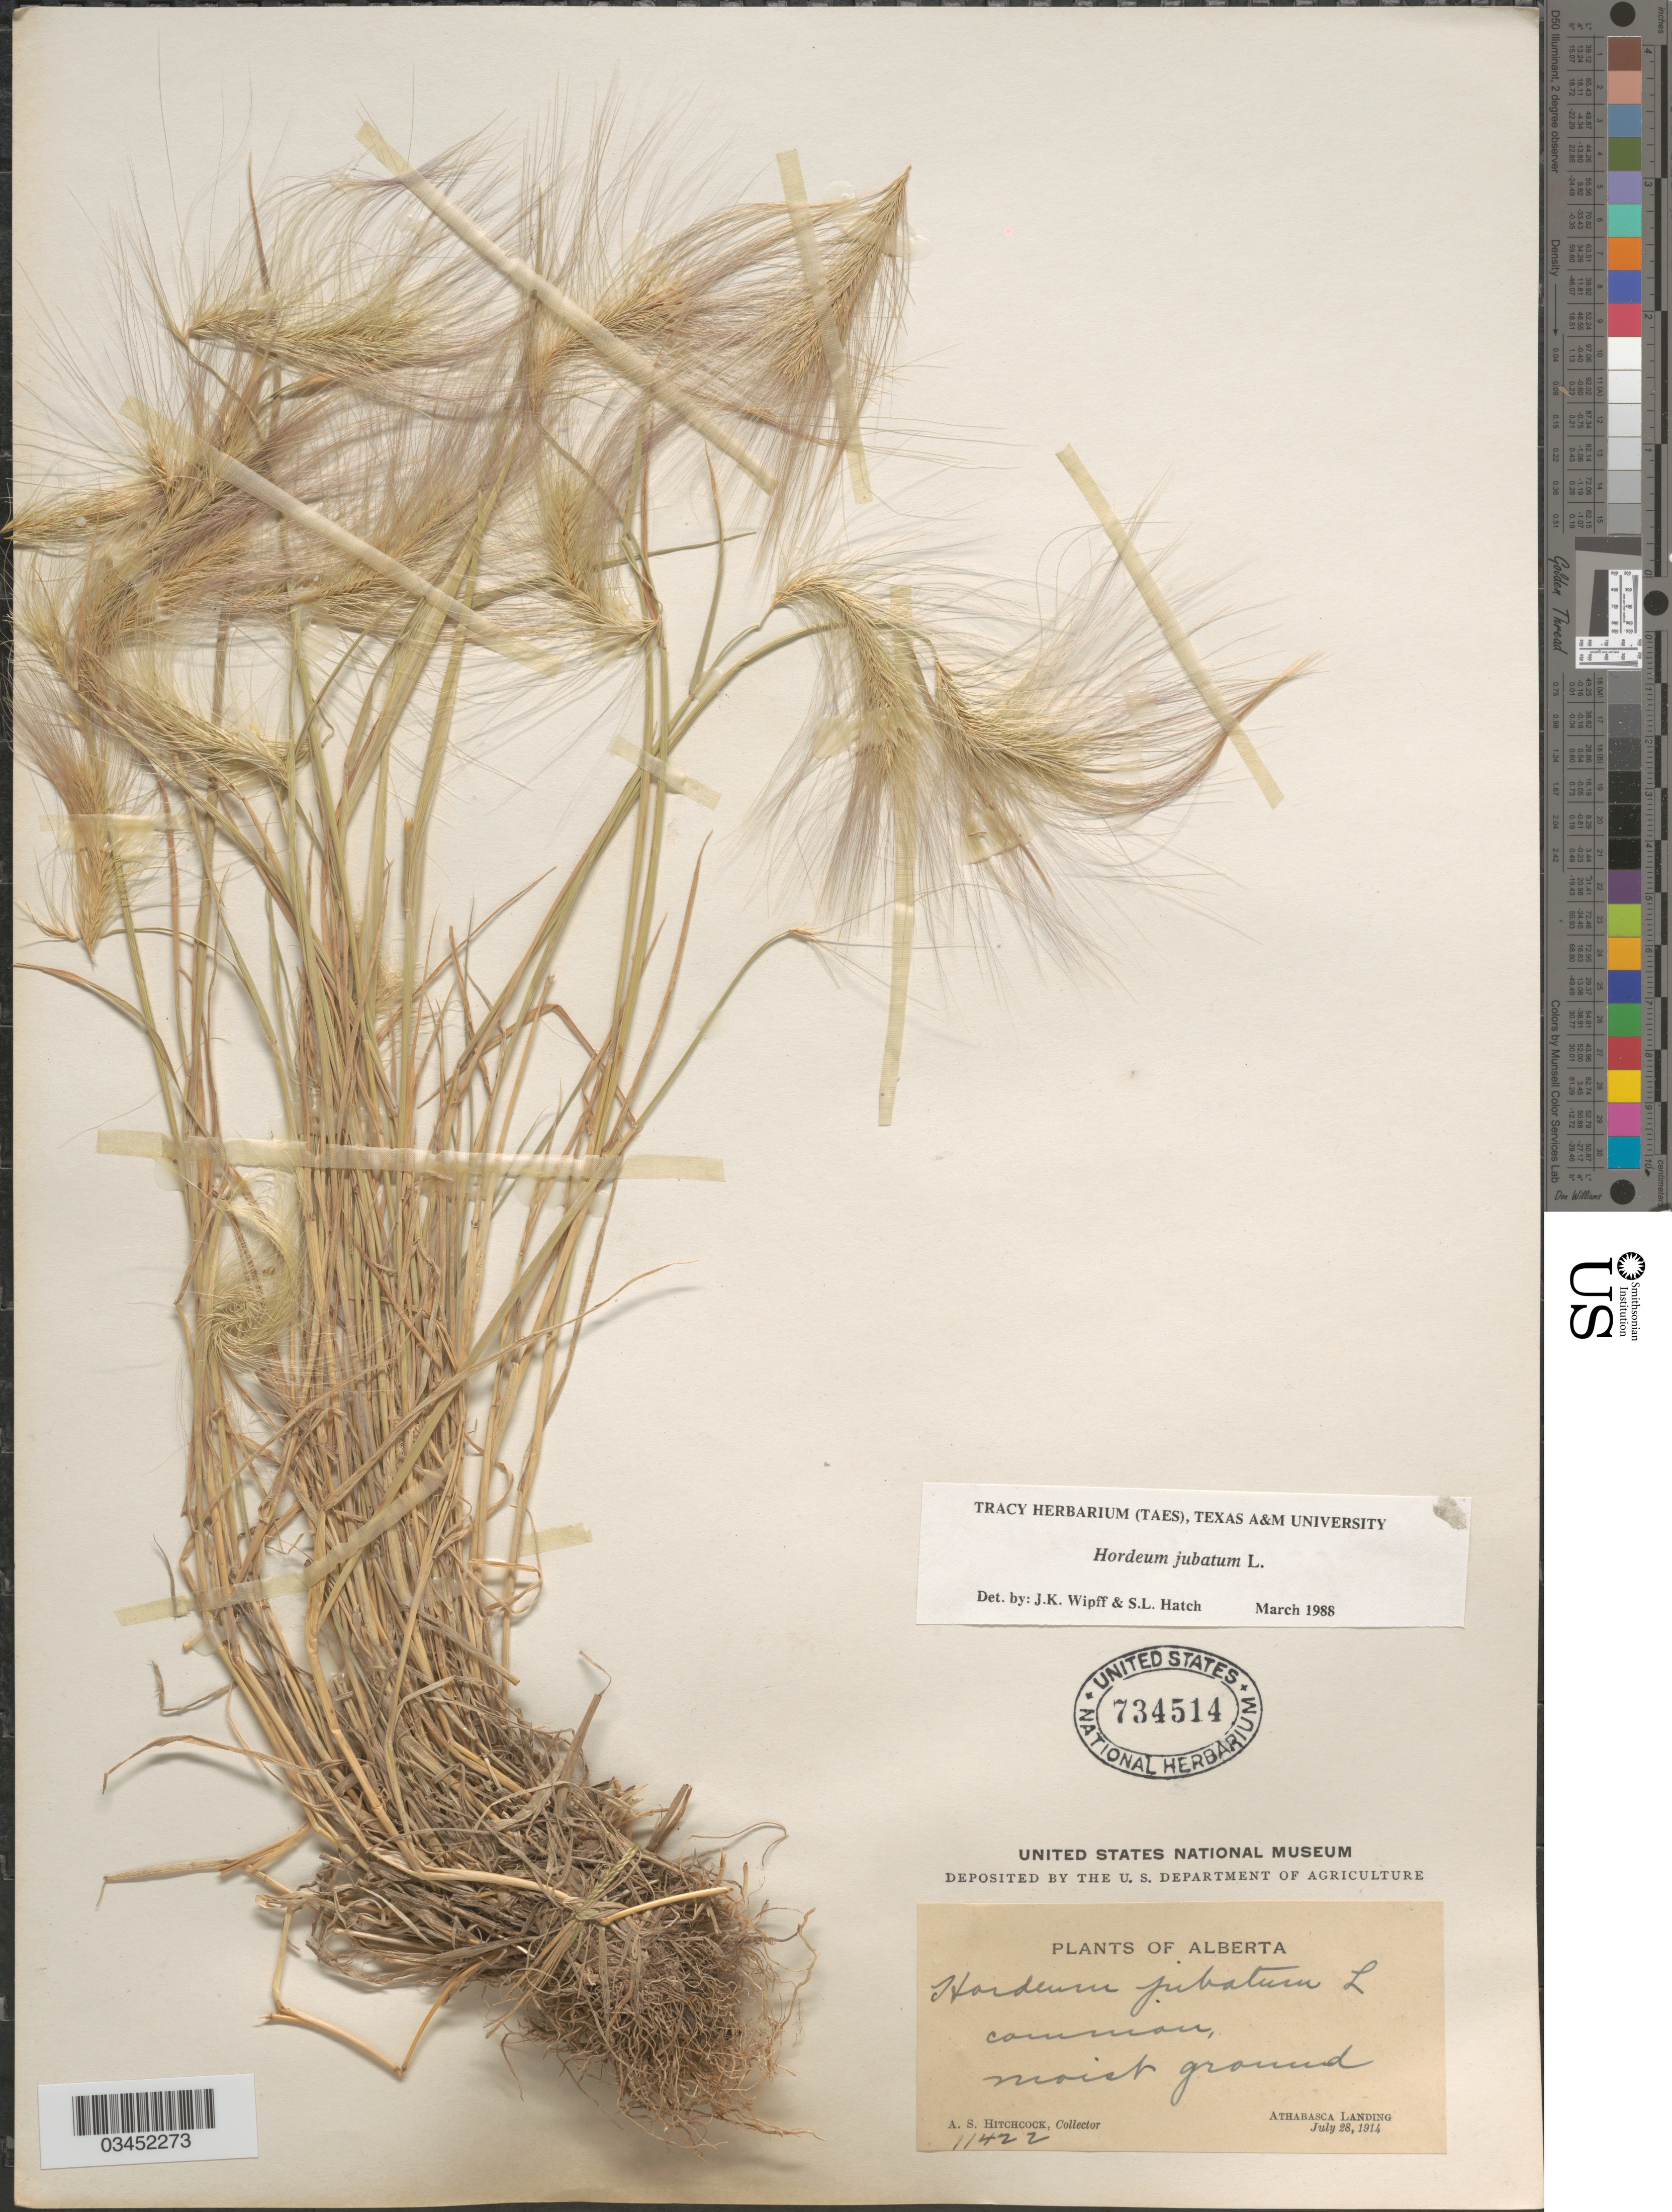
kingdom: Plantae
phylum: Tracheophyta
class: Liliopsida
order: Poales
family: Poaceae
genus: Hordeum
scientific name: Hordeum jubatum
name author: L.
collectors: A. S. Hitchcock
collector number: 11422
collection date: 1914-07-28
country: Canada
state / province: Alberta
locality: Moist ground. Athabasca Landing.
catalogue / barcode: US 734514